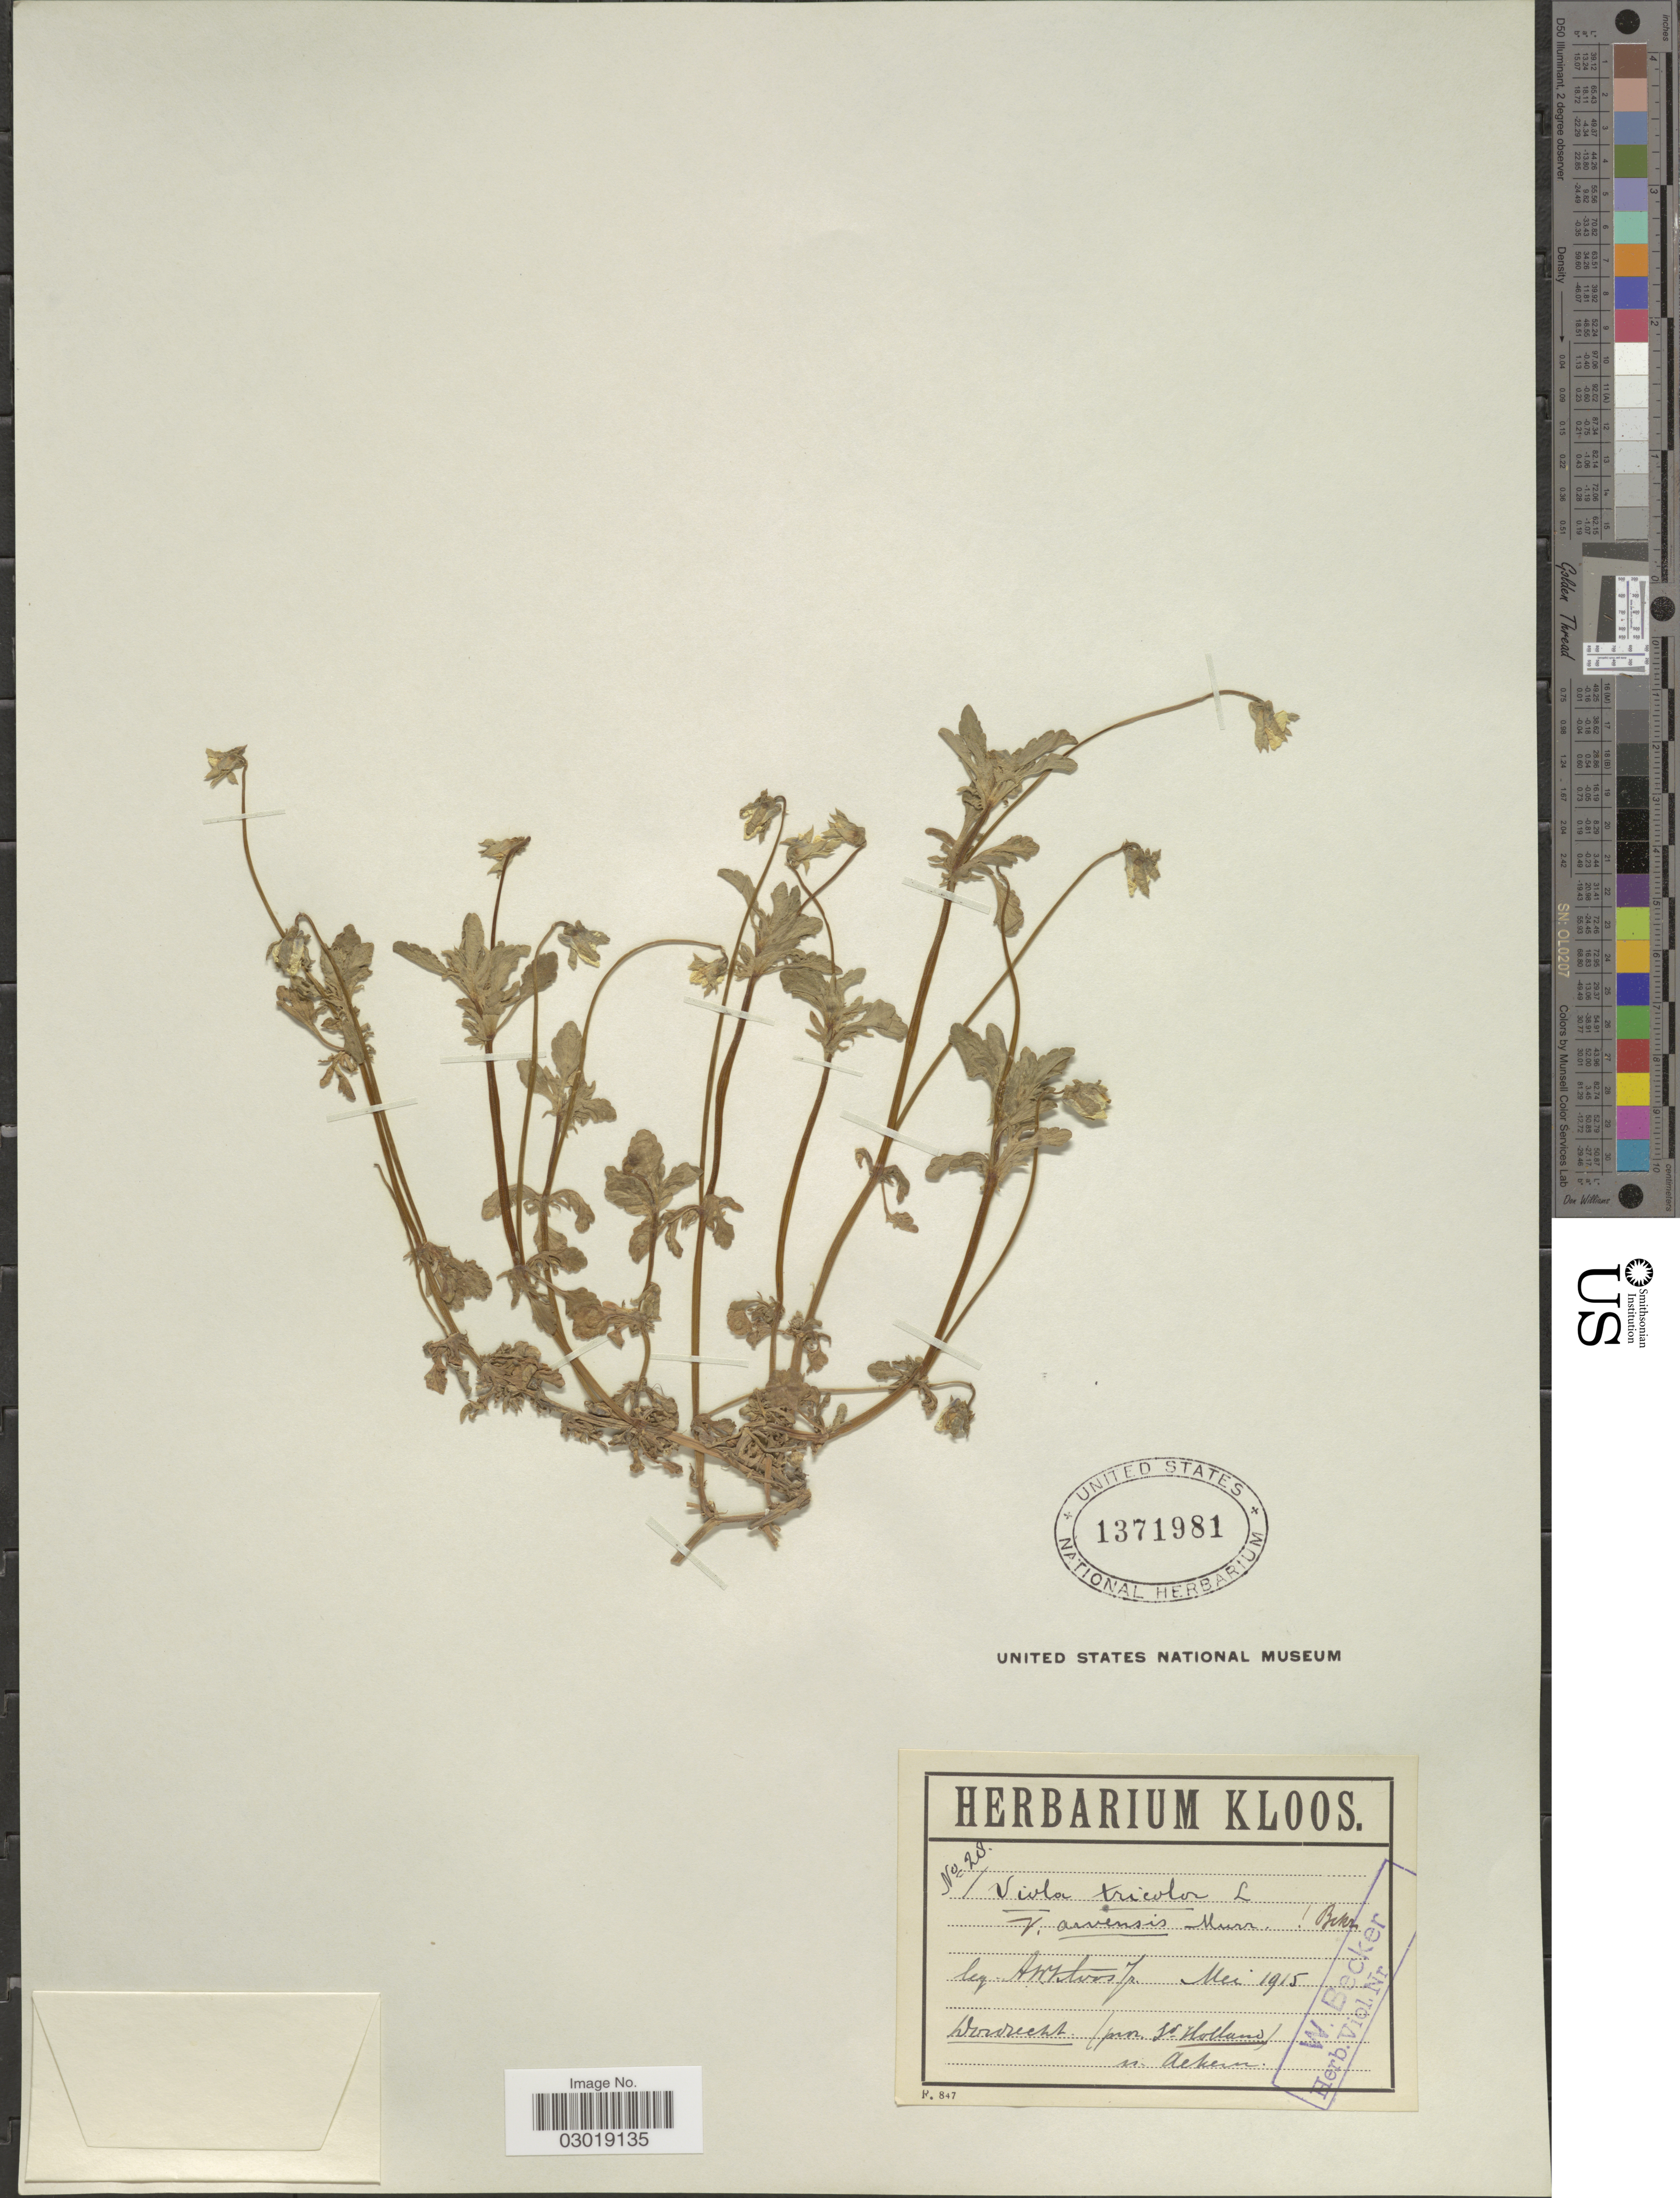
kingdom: Plantae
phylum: Tracheophyta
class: Magnoliopsida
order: Malpighiales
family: Violaceae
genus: Viola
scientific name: Viola tricolor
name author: L.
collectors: A. W. Kloos, Jr.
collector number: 28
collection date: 1915-05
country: Netherlands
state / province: Zuid Holland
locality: Dordrecht (prov. Sd Holland) in Ackern.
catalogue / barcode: US 1371981